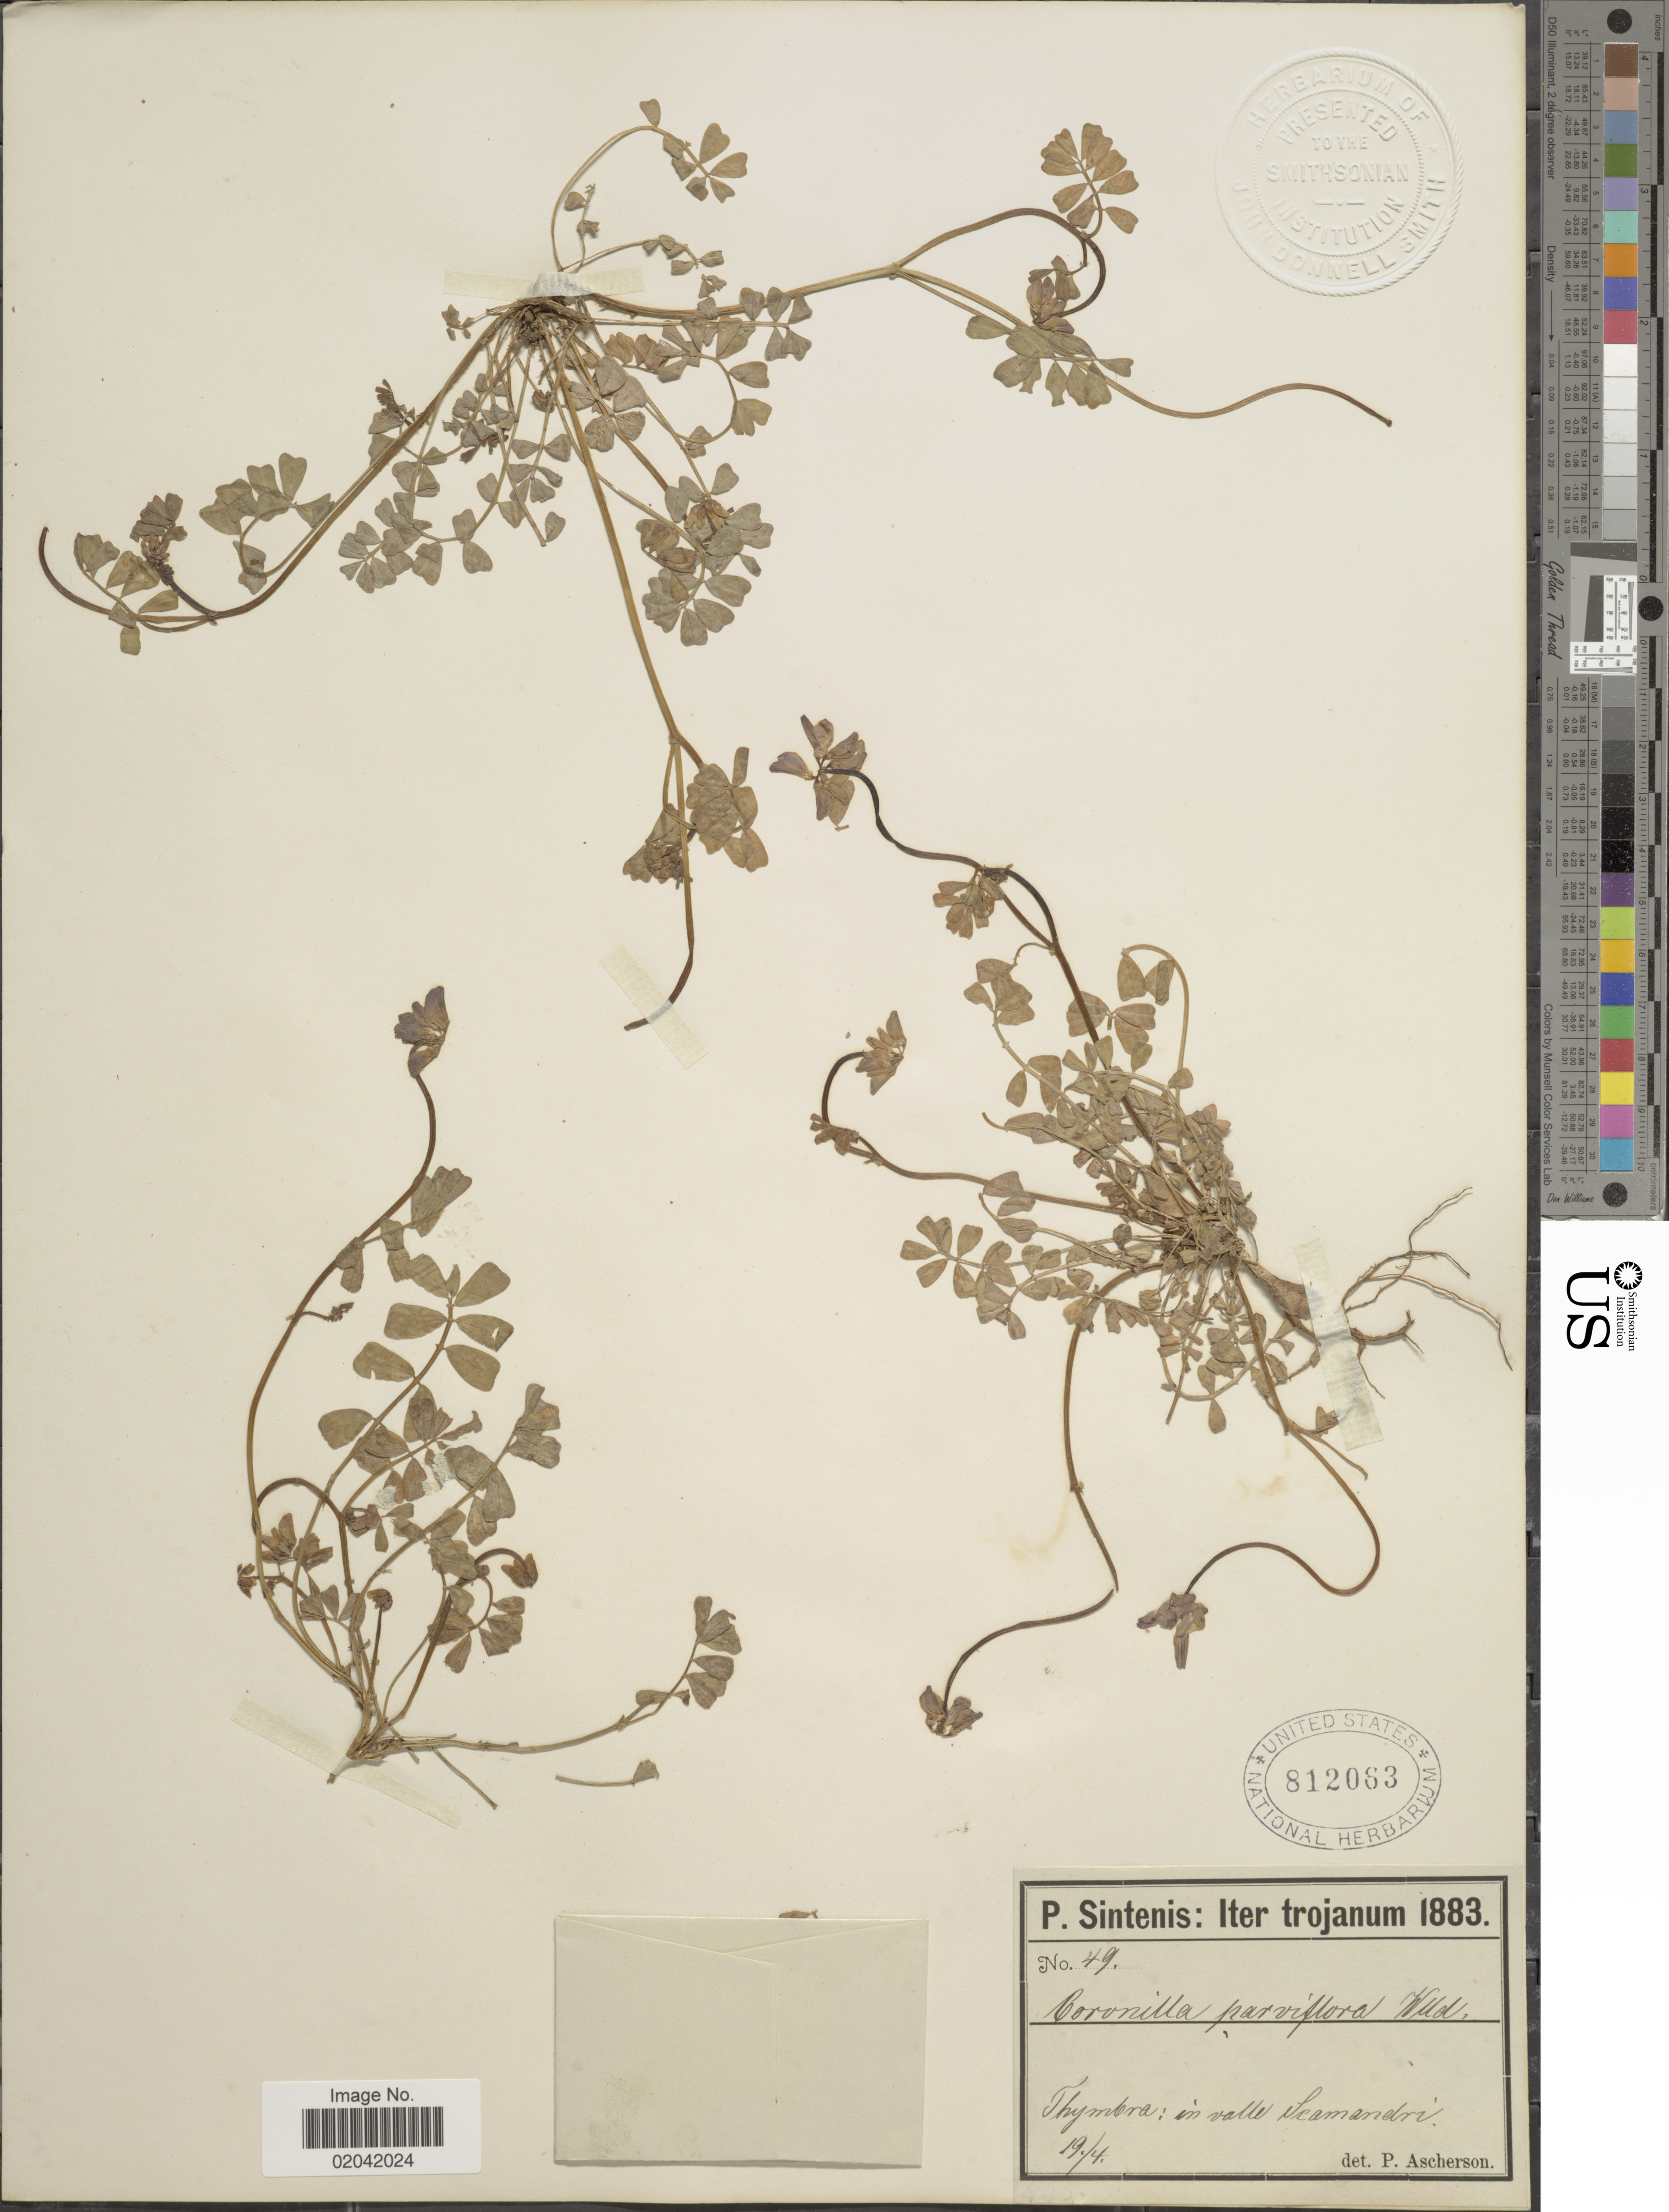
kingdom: Plantae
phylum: Tracheophyta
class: Magnoliopsida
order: Fabales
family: Fabaceae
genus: Coronilla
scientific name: Coronilla parviflora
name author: Moench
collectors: P. Sintenis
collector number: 49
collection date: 1883-04-19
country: Turkey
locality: Iter Trojanum, Thymbra: in valle Scamandri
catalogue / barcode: US 812063